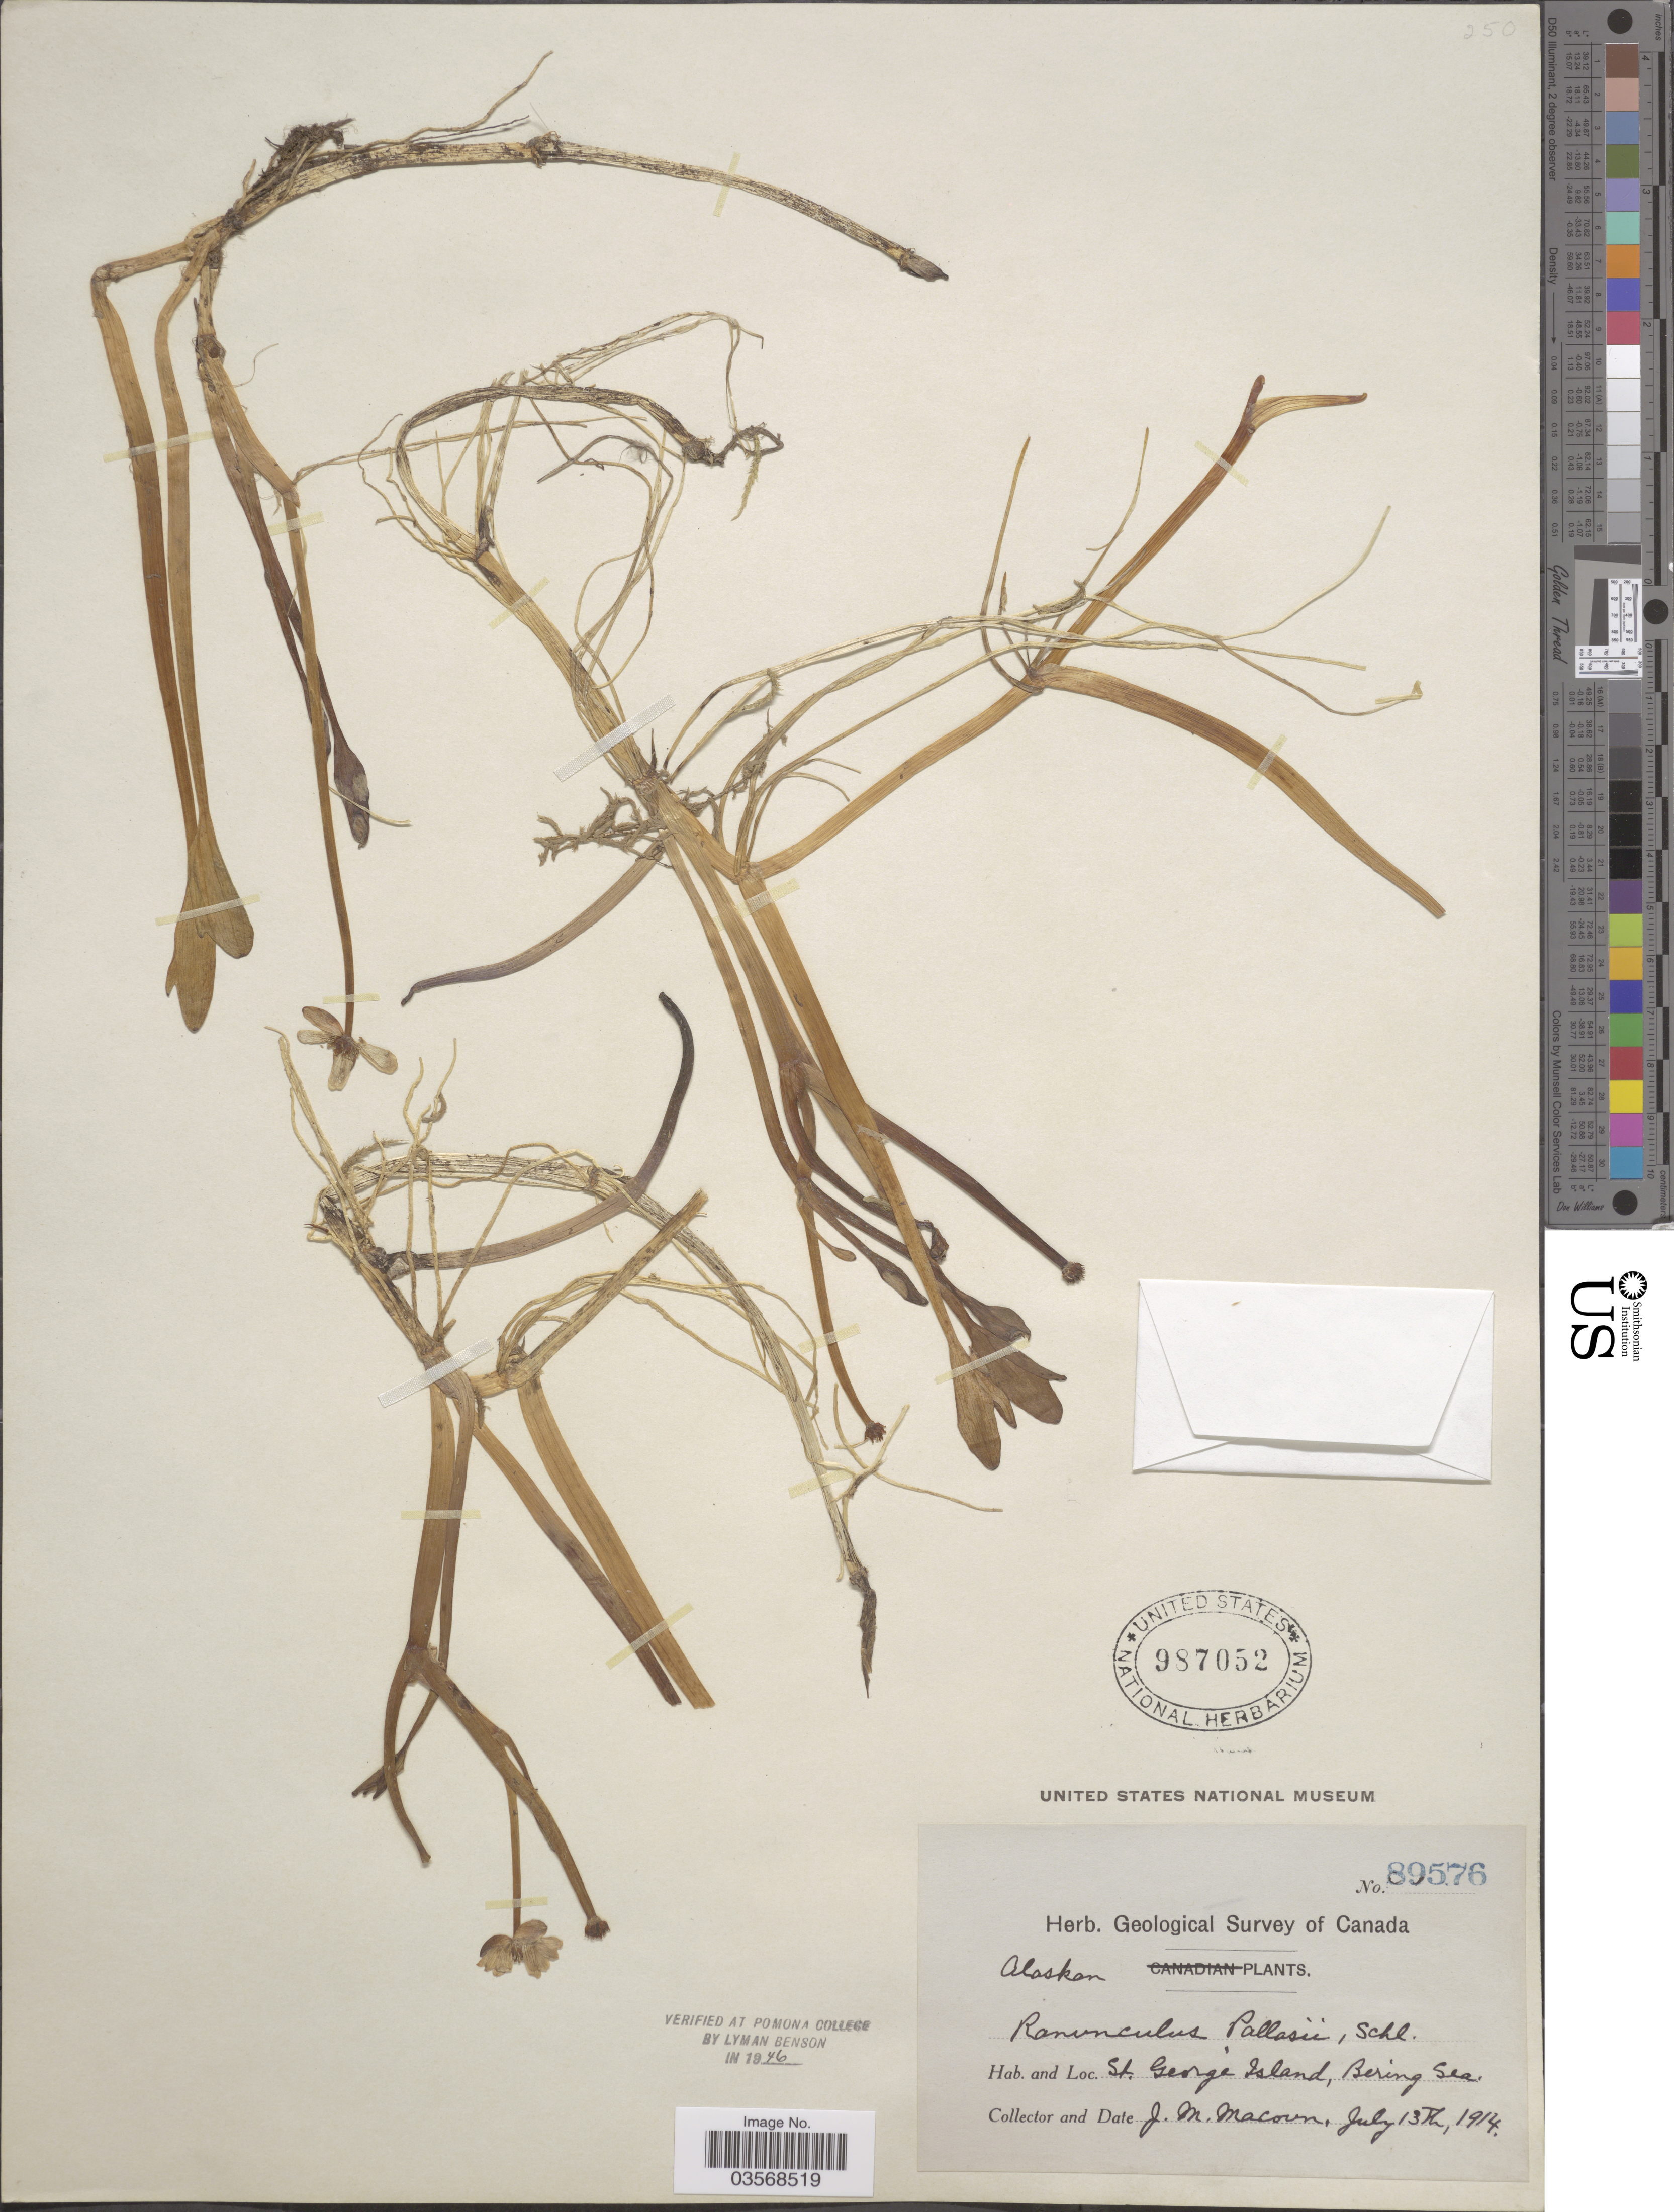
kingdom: Plantae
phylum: Tracheophyta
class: Magnoliopsida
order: Ranunculales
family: Ranunculaceae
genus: Ranunculus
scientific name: Ranunculus pallasii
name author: Schltdl.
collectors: J. M. Macoun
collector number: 89576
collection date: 1914-07-13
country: United States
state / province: Alaska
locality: St. George Island, Bering Sea.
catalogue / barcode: US 987052